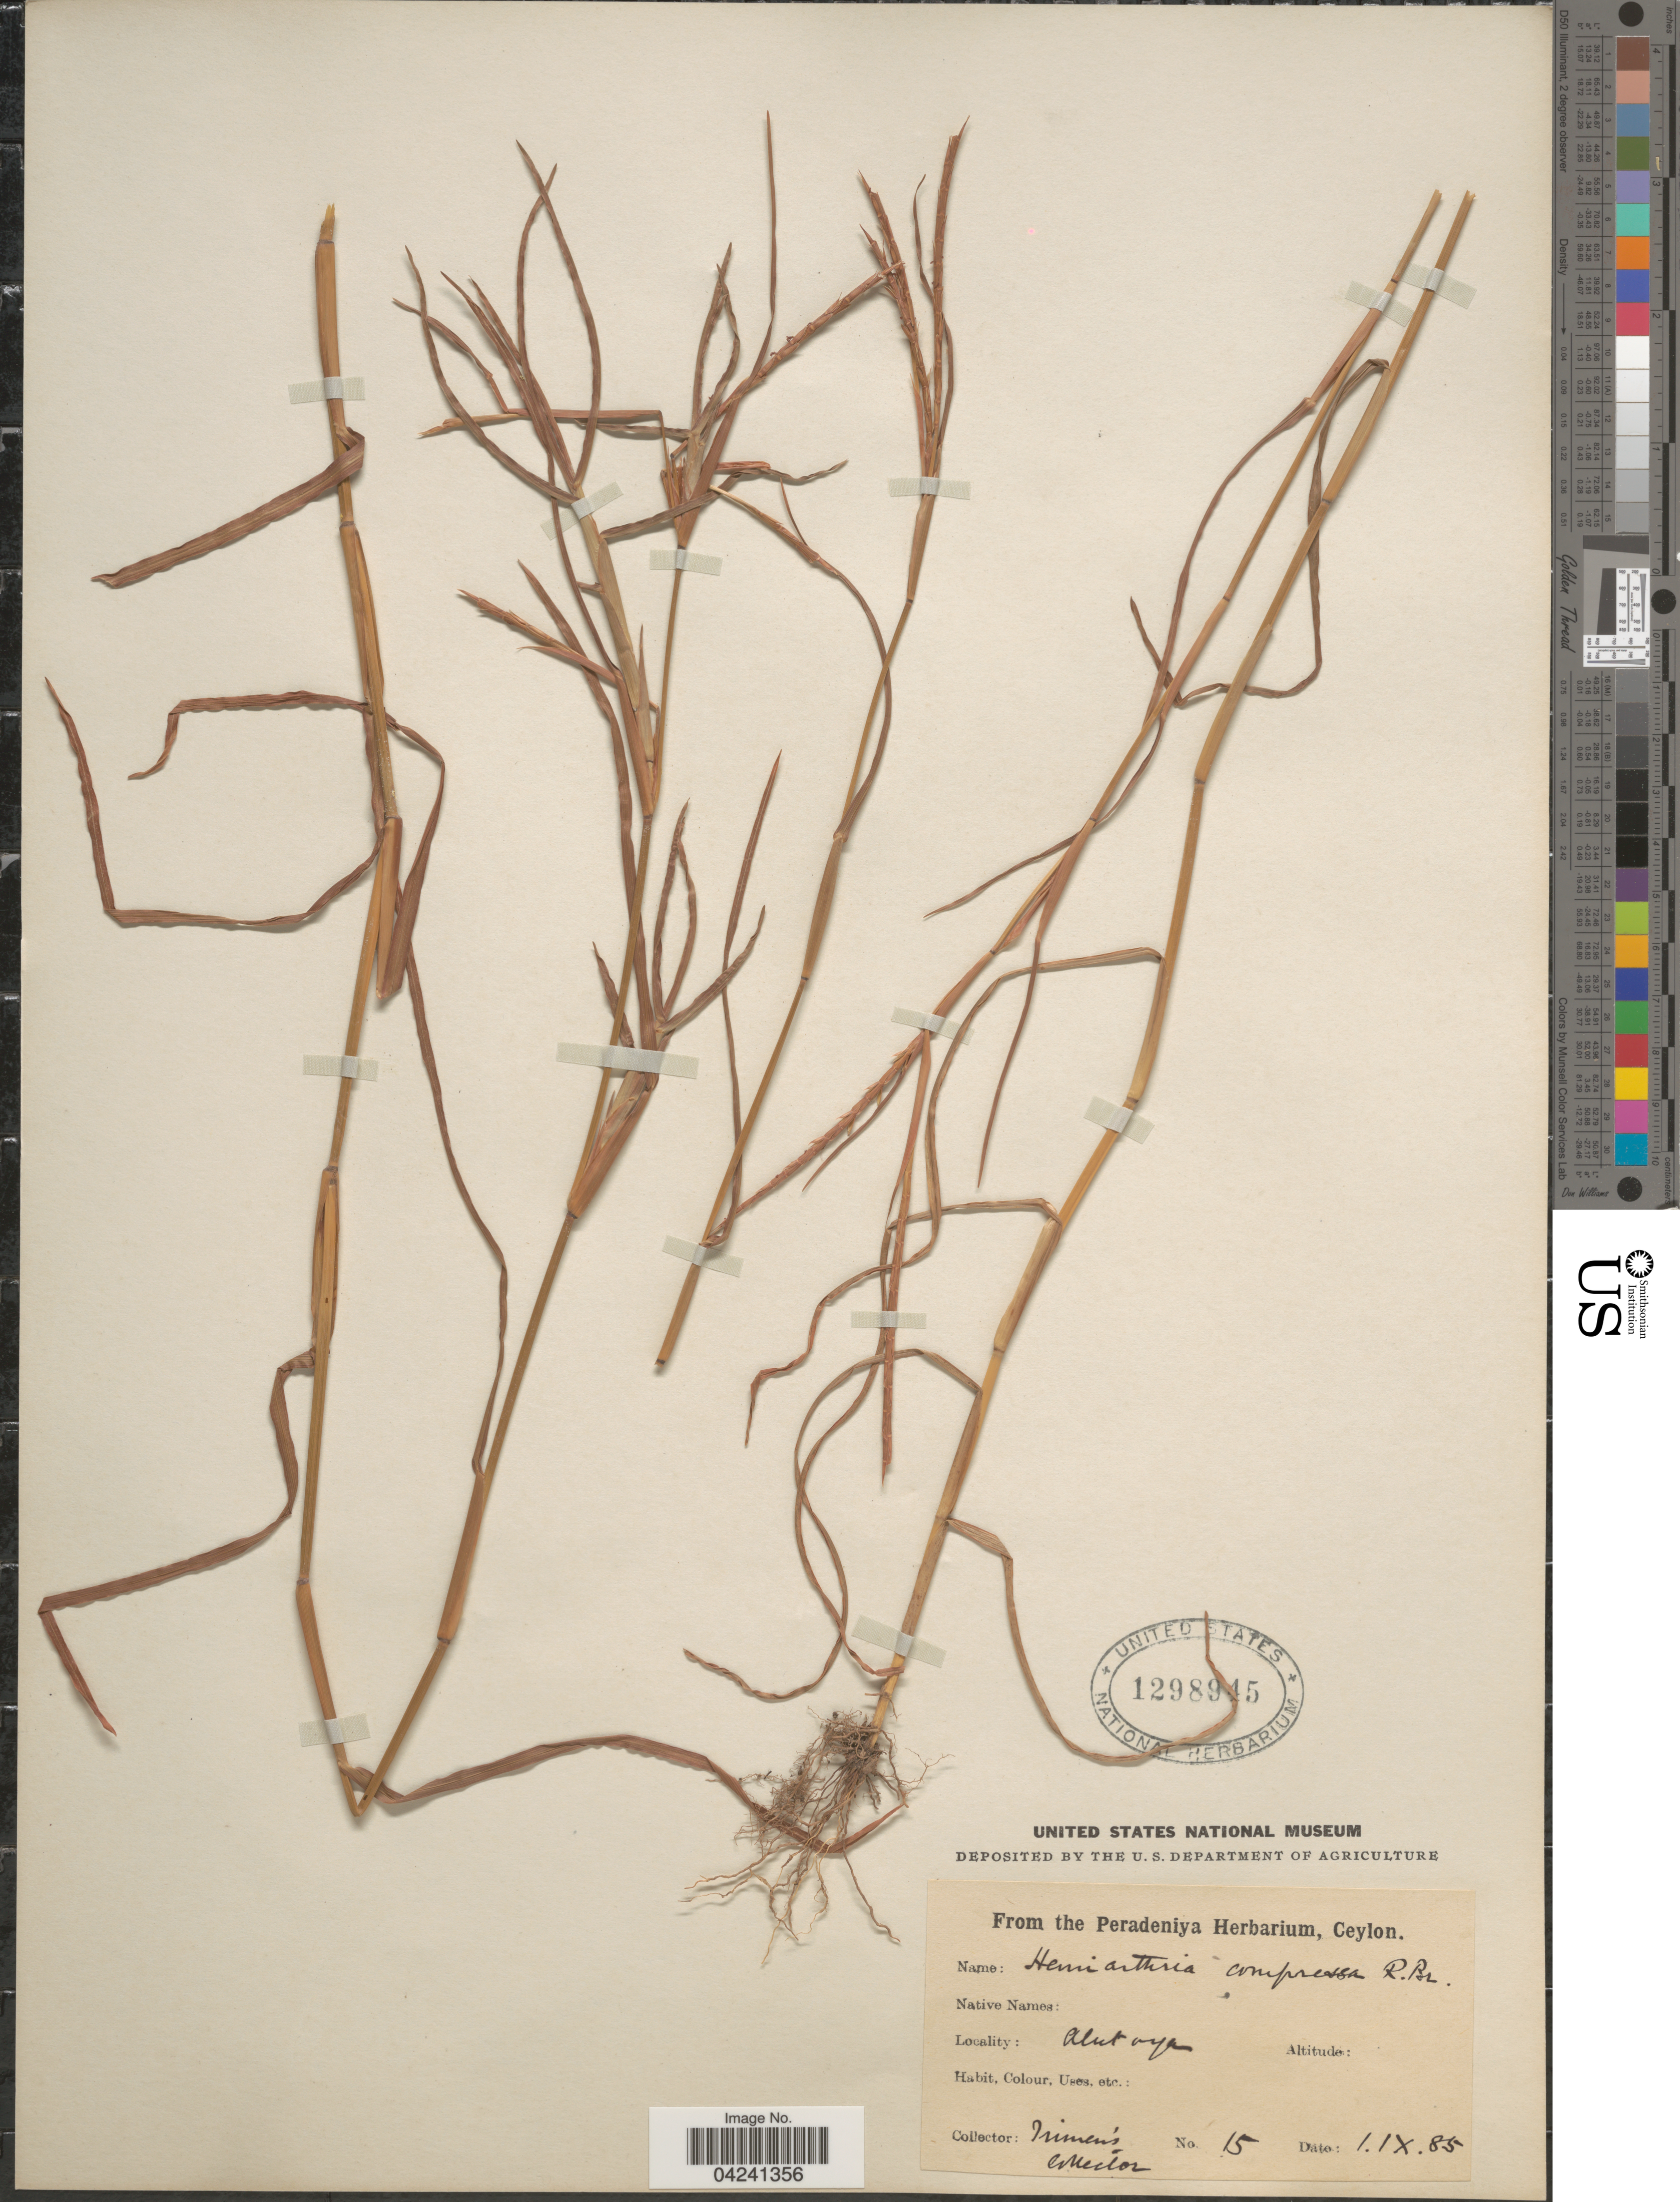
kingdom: Plantae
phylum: Tracheophyta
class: Liliopsida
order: Poales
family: Poaceae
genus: Hemarthria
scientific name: Hemarthria compressa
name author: (L.) R. Br.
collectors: Trimen's collector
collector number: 15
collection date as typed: Transcribed d/m/y: 1/9/85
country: Sri Lanka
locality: Alut Oya.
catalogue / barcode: US 1298945